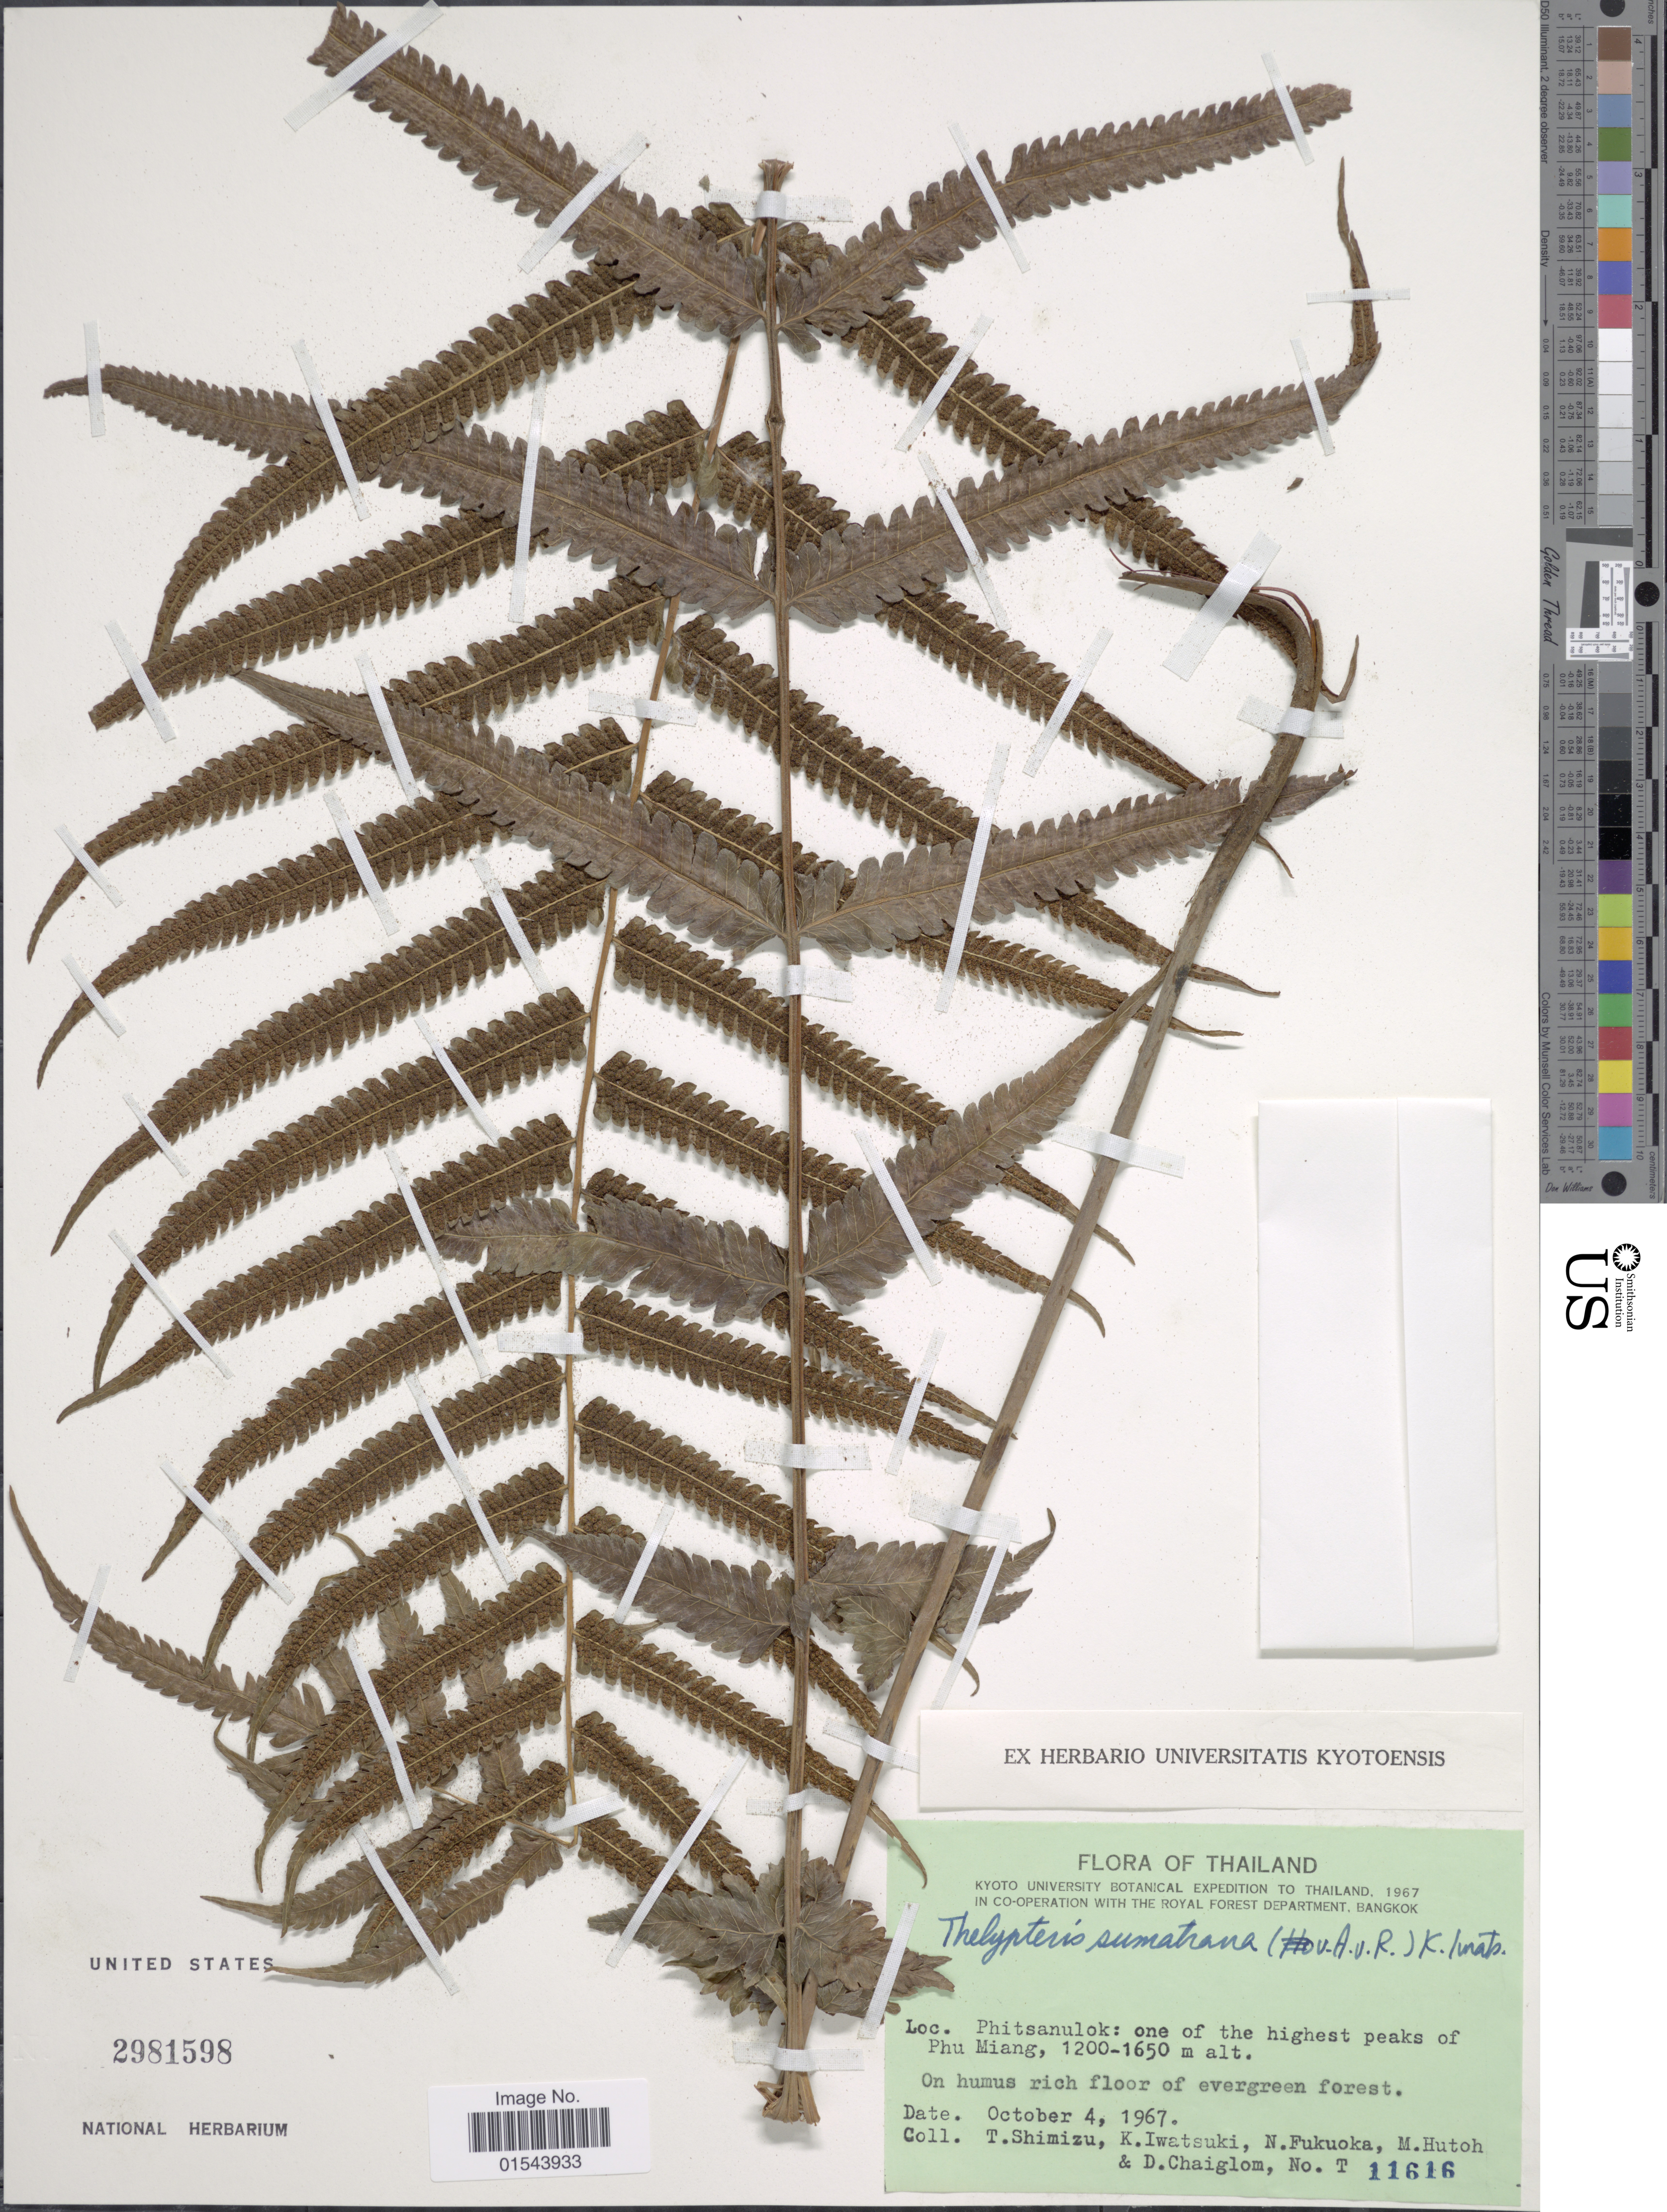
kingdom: Plantae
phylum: Tracheophyta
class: Polypodiopsida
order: Polypodiales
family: Thelypteridaceae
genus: Christella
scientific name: Christella sumatrana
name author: (Alderw.) Mitsuta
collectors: T. Shimizu, K. Iwatsuki, N. Fukuoka, M. Hutoh & D. Chaiglom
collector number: T 11616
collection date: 1967-10-04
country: Thailand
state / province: Phitsanulok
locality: Phitsanulok: one of the highest peaks of Phu Miang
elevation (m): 1200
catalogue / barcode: US 2981598